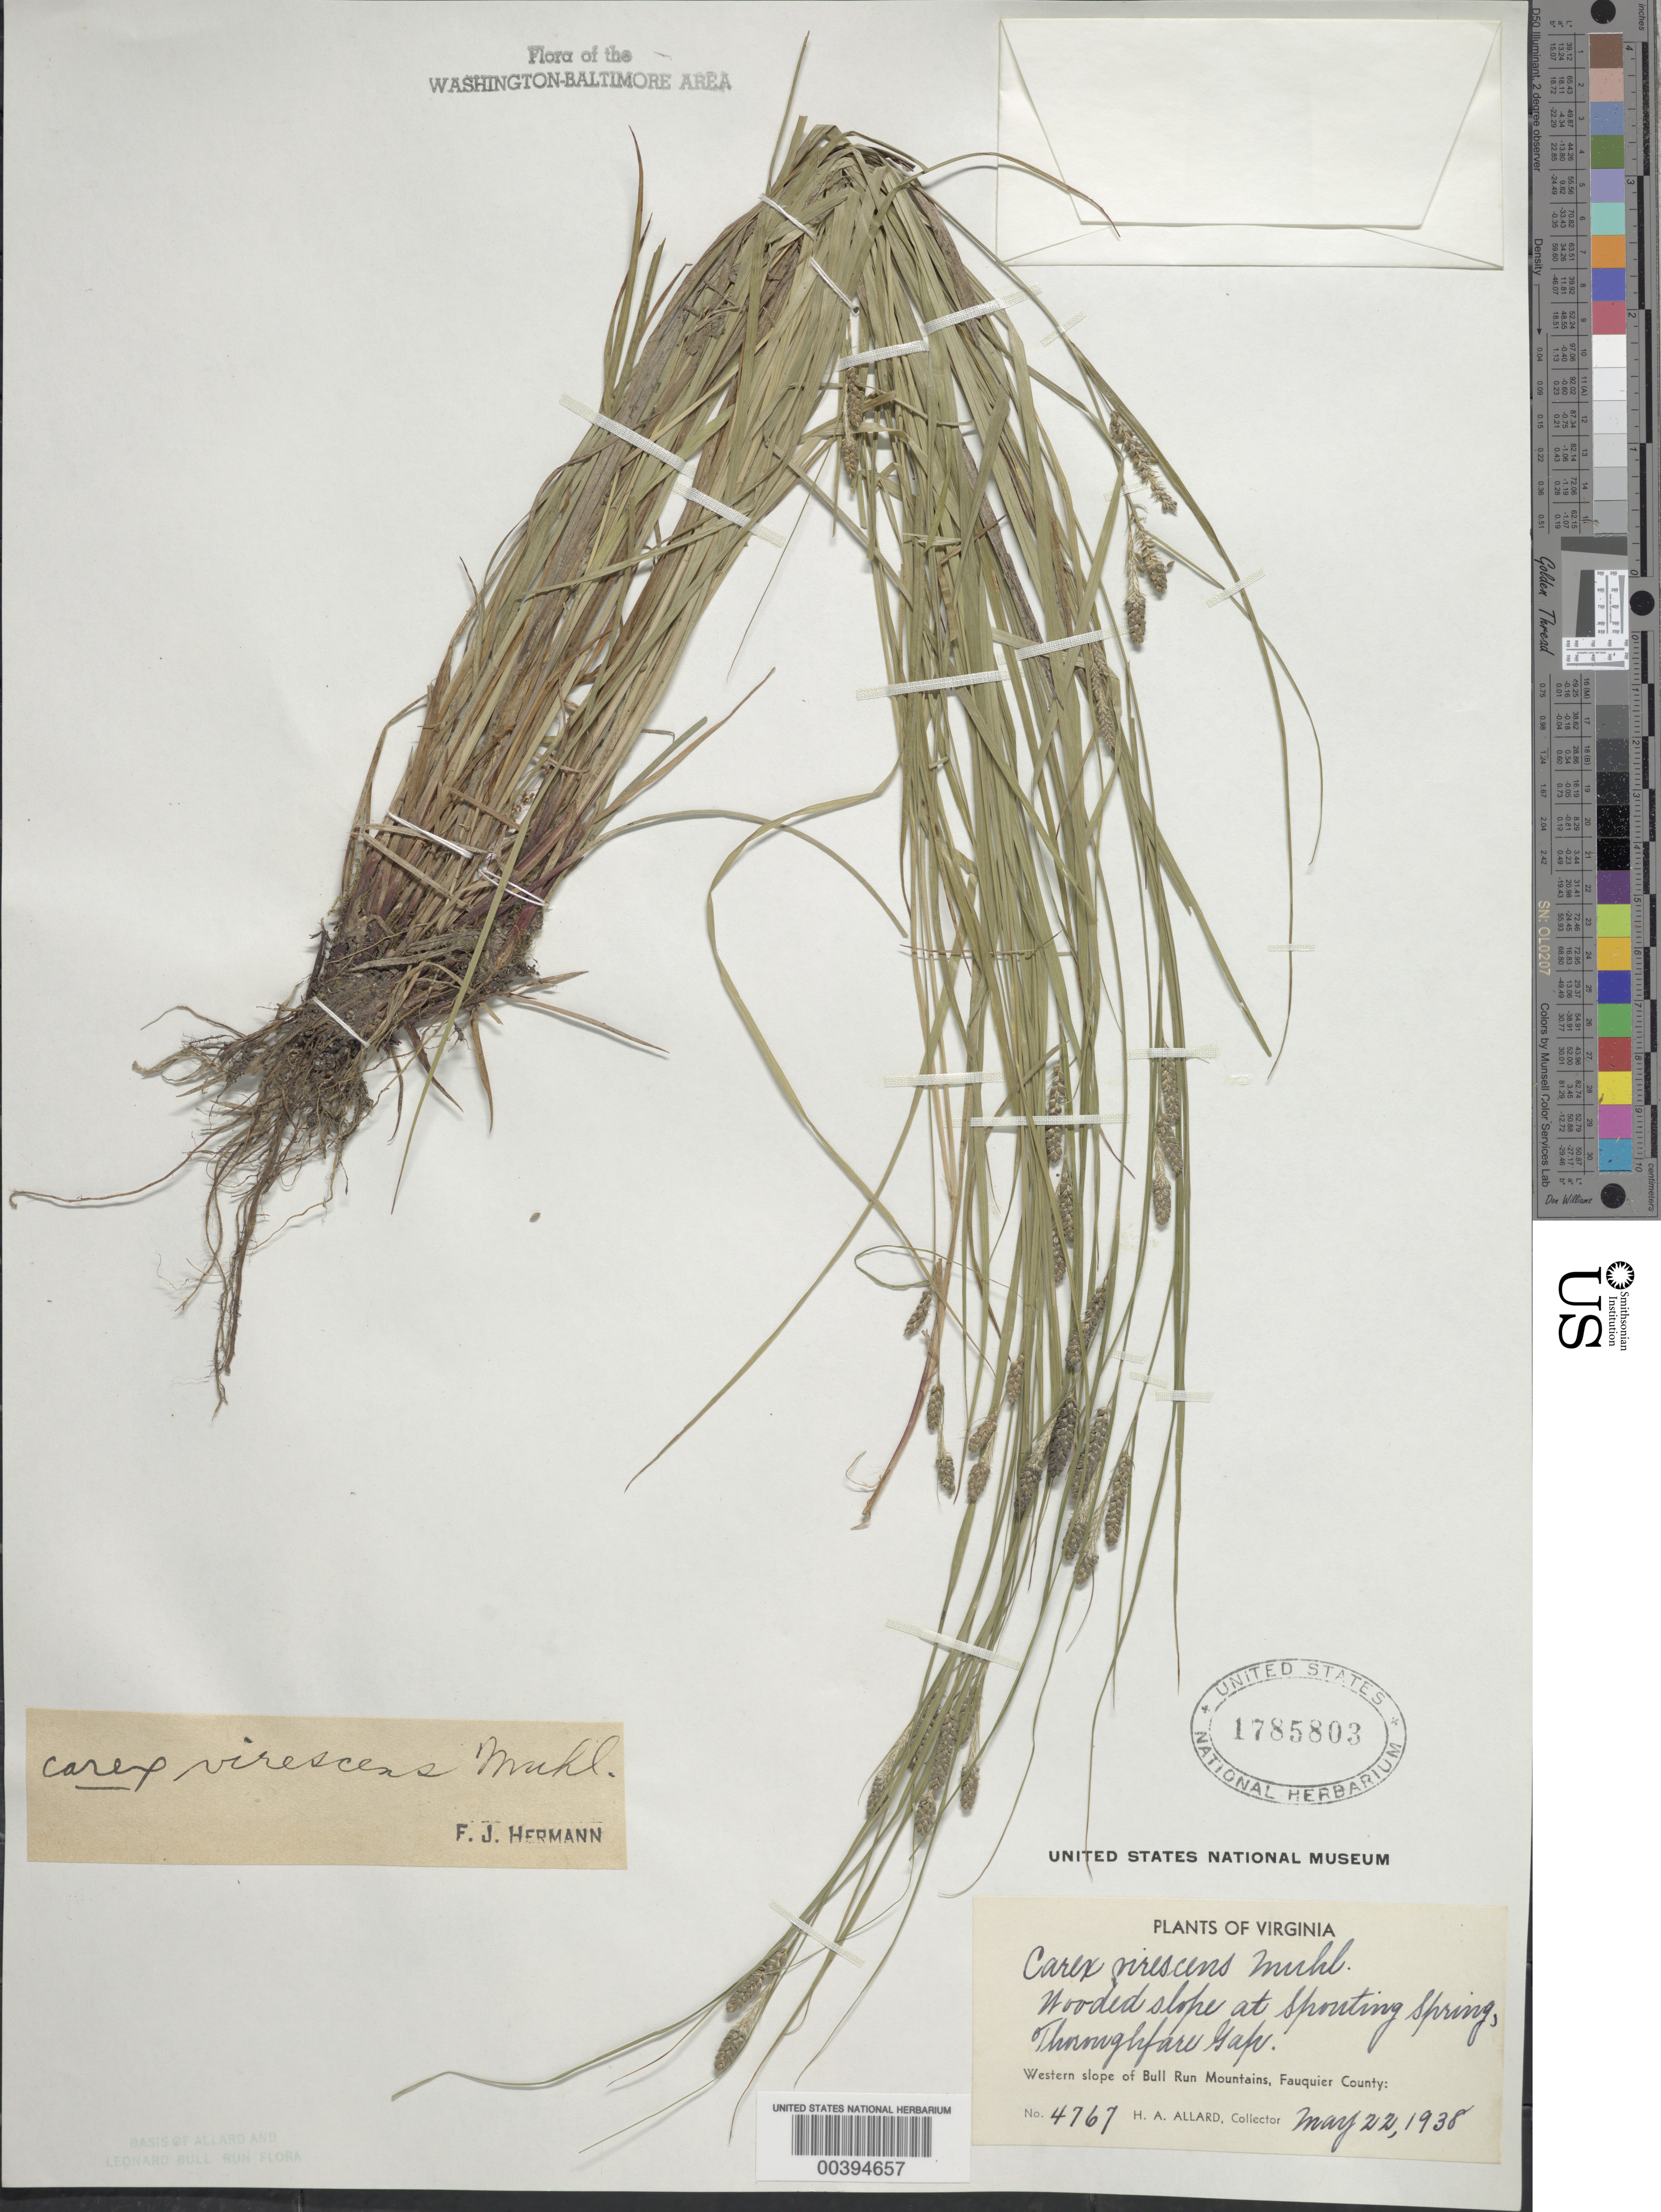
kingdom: Plantae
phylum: Tracheophyta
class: Liliopsida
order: Poales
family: Cyperaceae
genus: Carex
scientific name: Carex virescens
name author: Muhl. ex Willd.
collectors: H. A. Allard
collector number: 4767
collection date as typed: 22 May 1938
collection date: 1938-05-22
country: United States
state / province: Virginia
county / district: Fauquier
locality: Spouting Spring, Thorofare Gap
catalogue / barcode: US 1785803